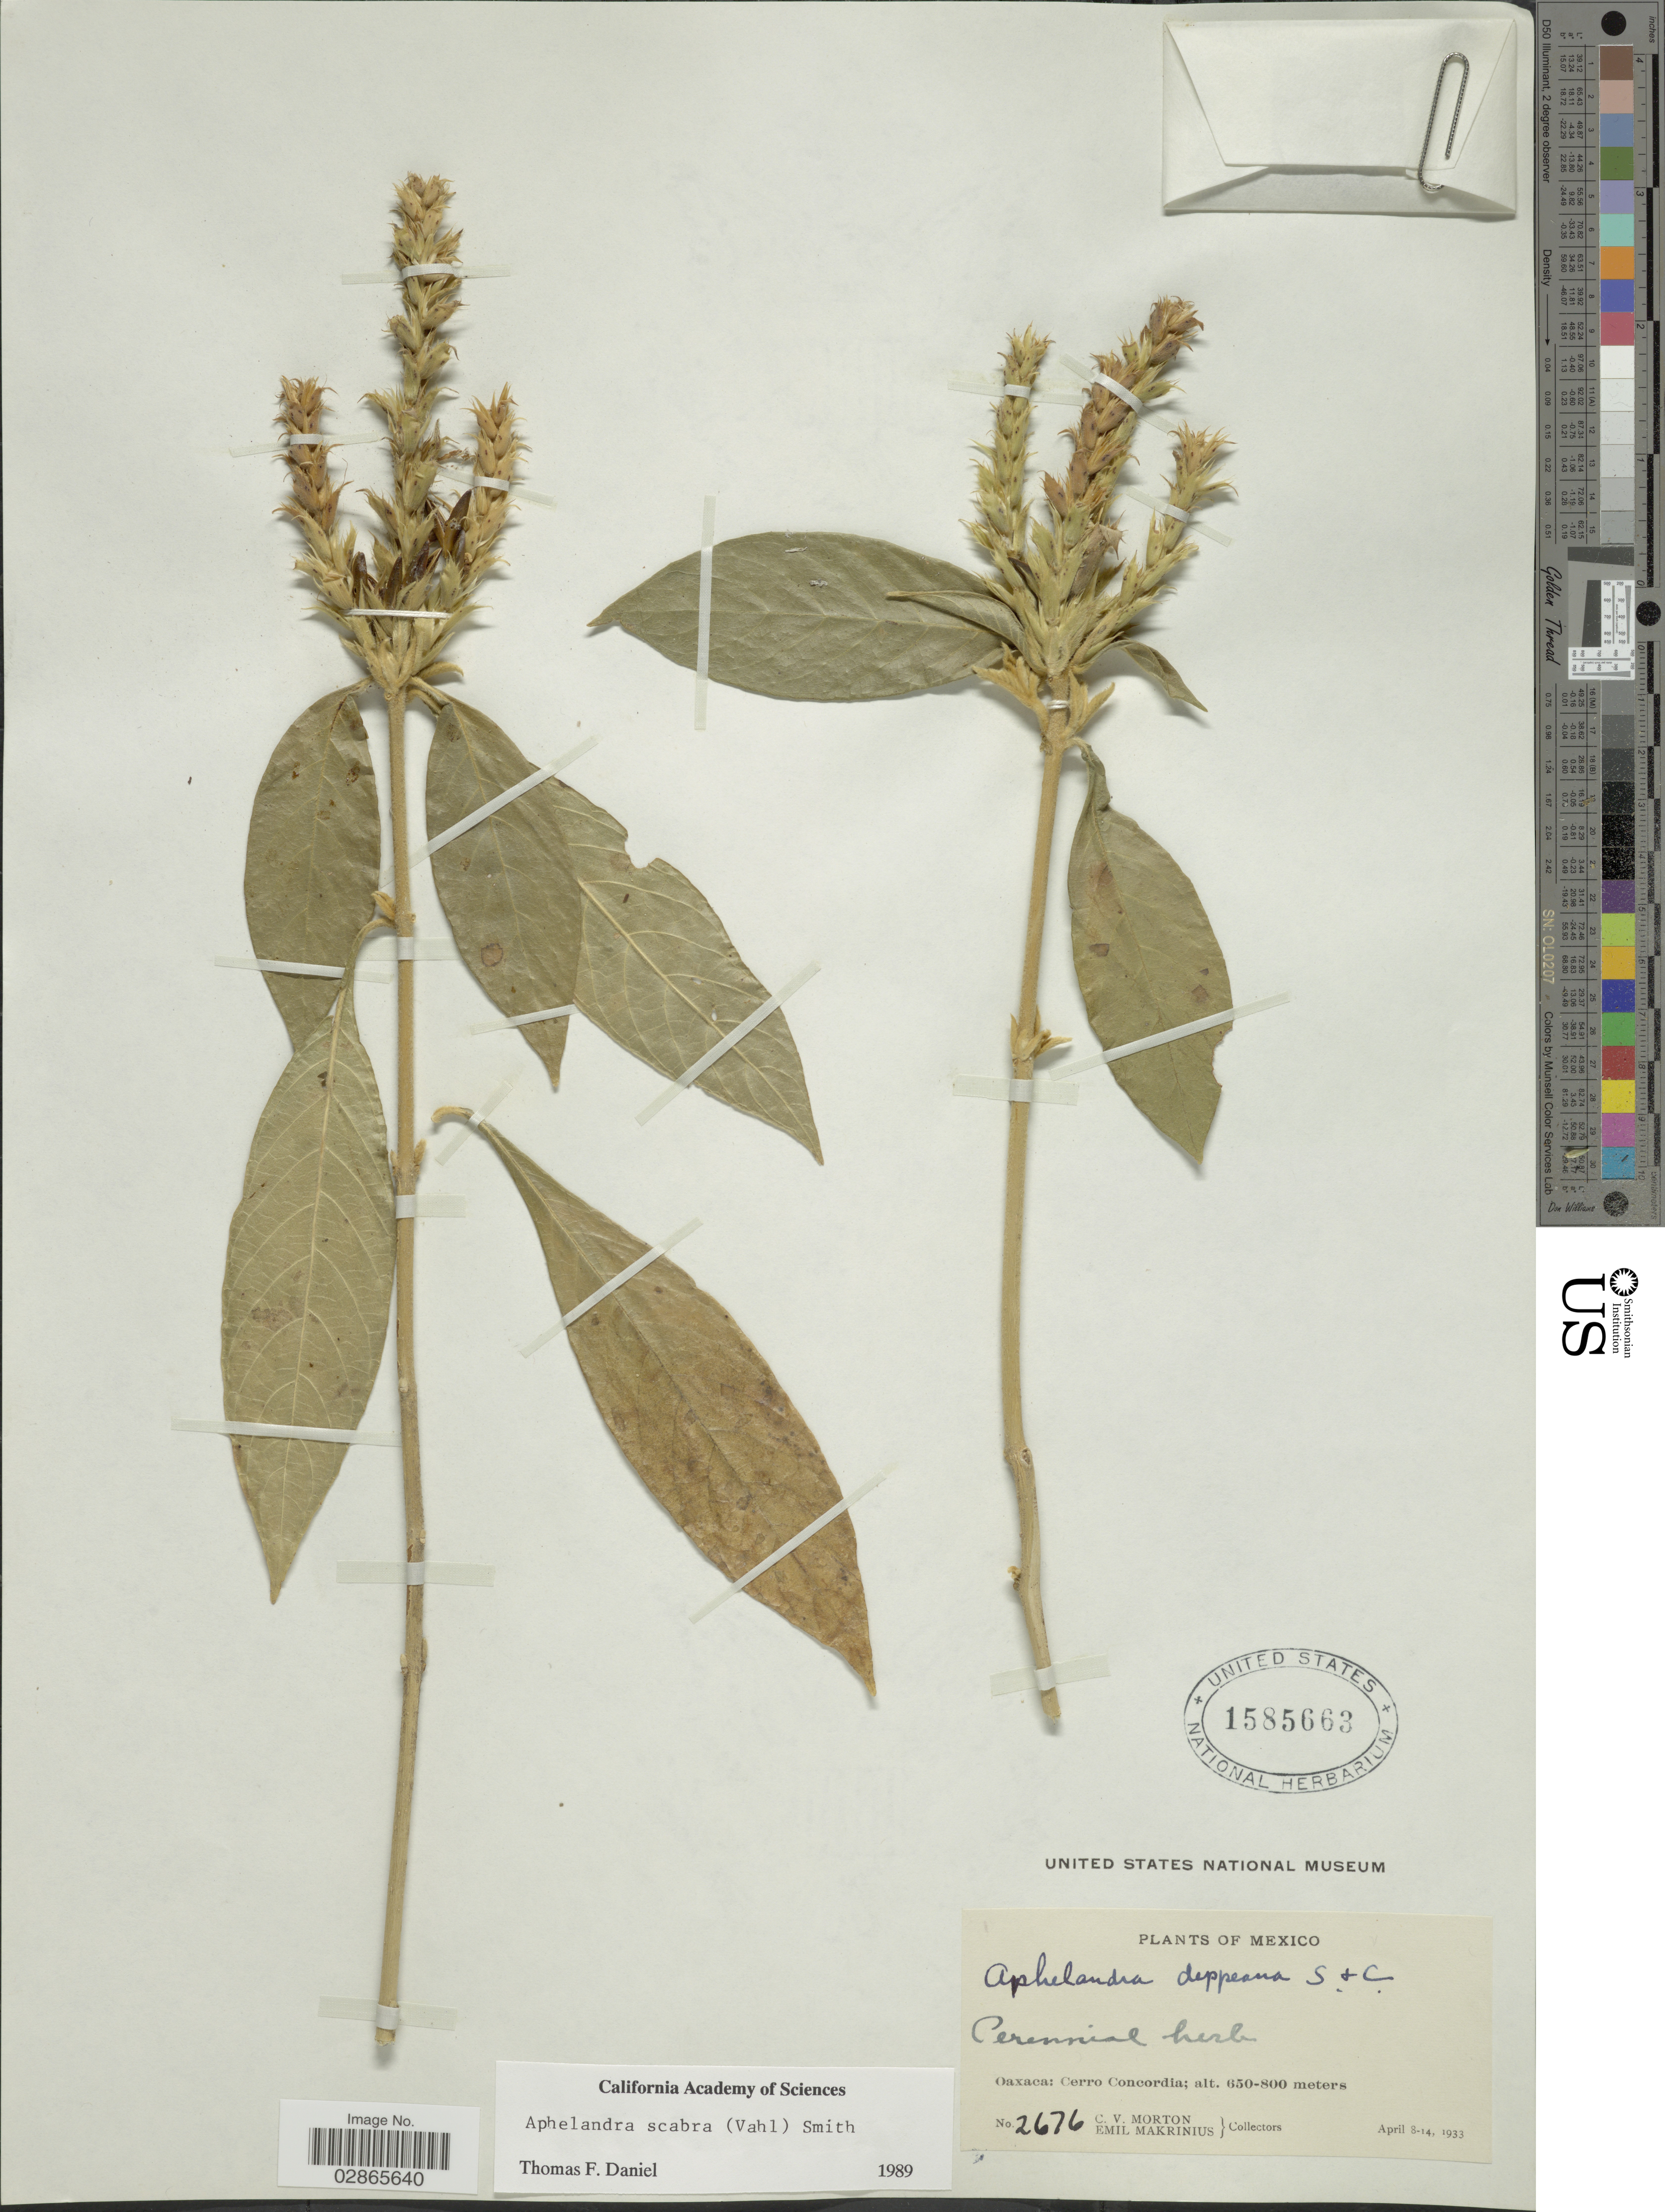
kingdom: Plantae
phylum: Tracheophyta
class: Magnoliopsida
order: Lamiales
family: Acanthaceae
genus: Aphelandra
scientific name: Aphelandra deppeana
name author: Schltdl. & Cham.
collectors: C. V. Morton & E. Makrinius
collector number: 2676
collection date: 1933-04-08/1933-04-14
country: Mexico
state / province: Oaxaca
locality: Cerro Concordia.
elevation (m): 650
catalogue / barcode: US 1585663